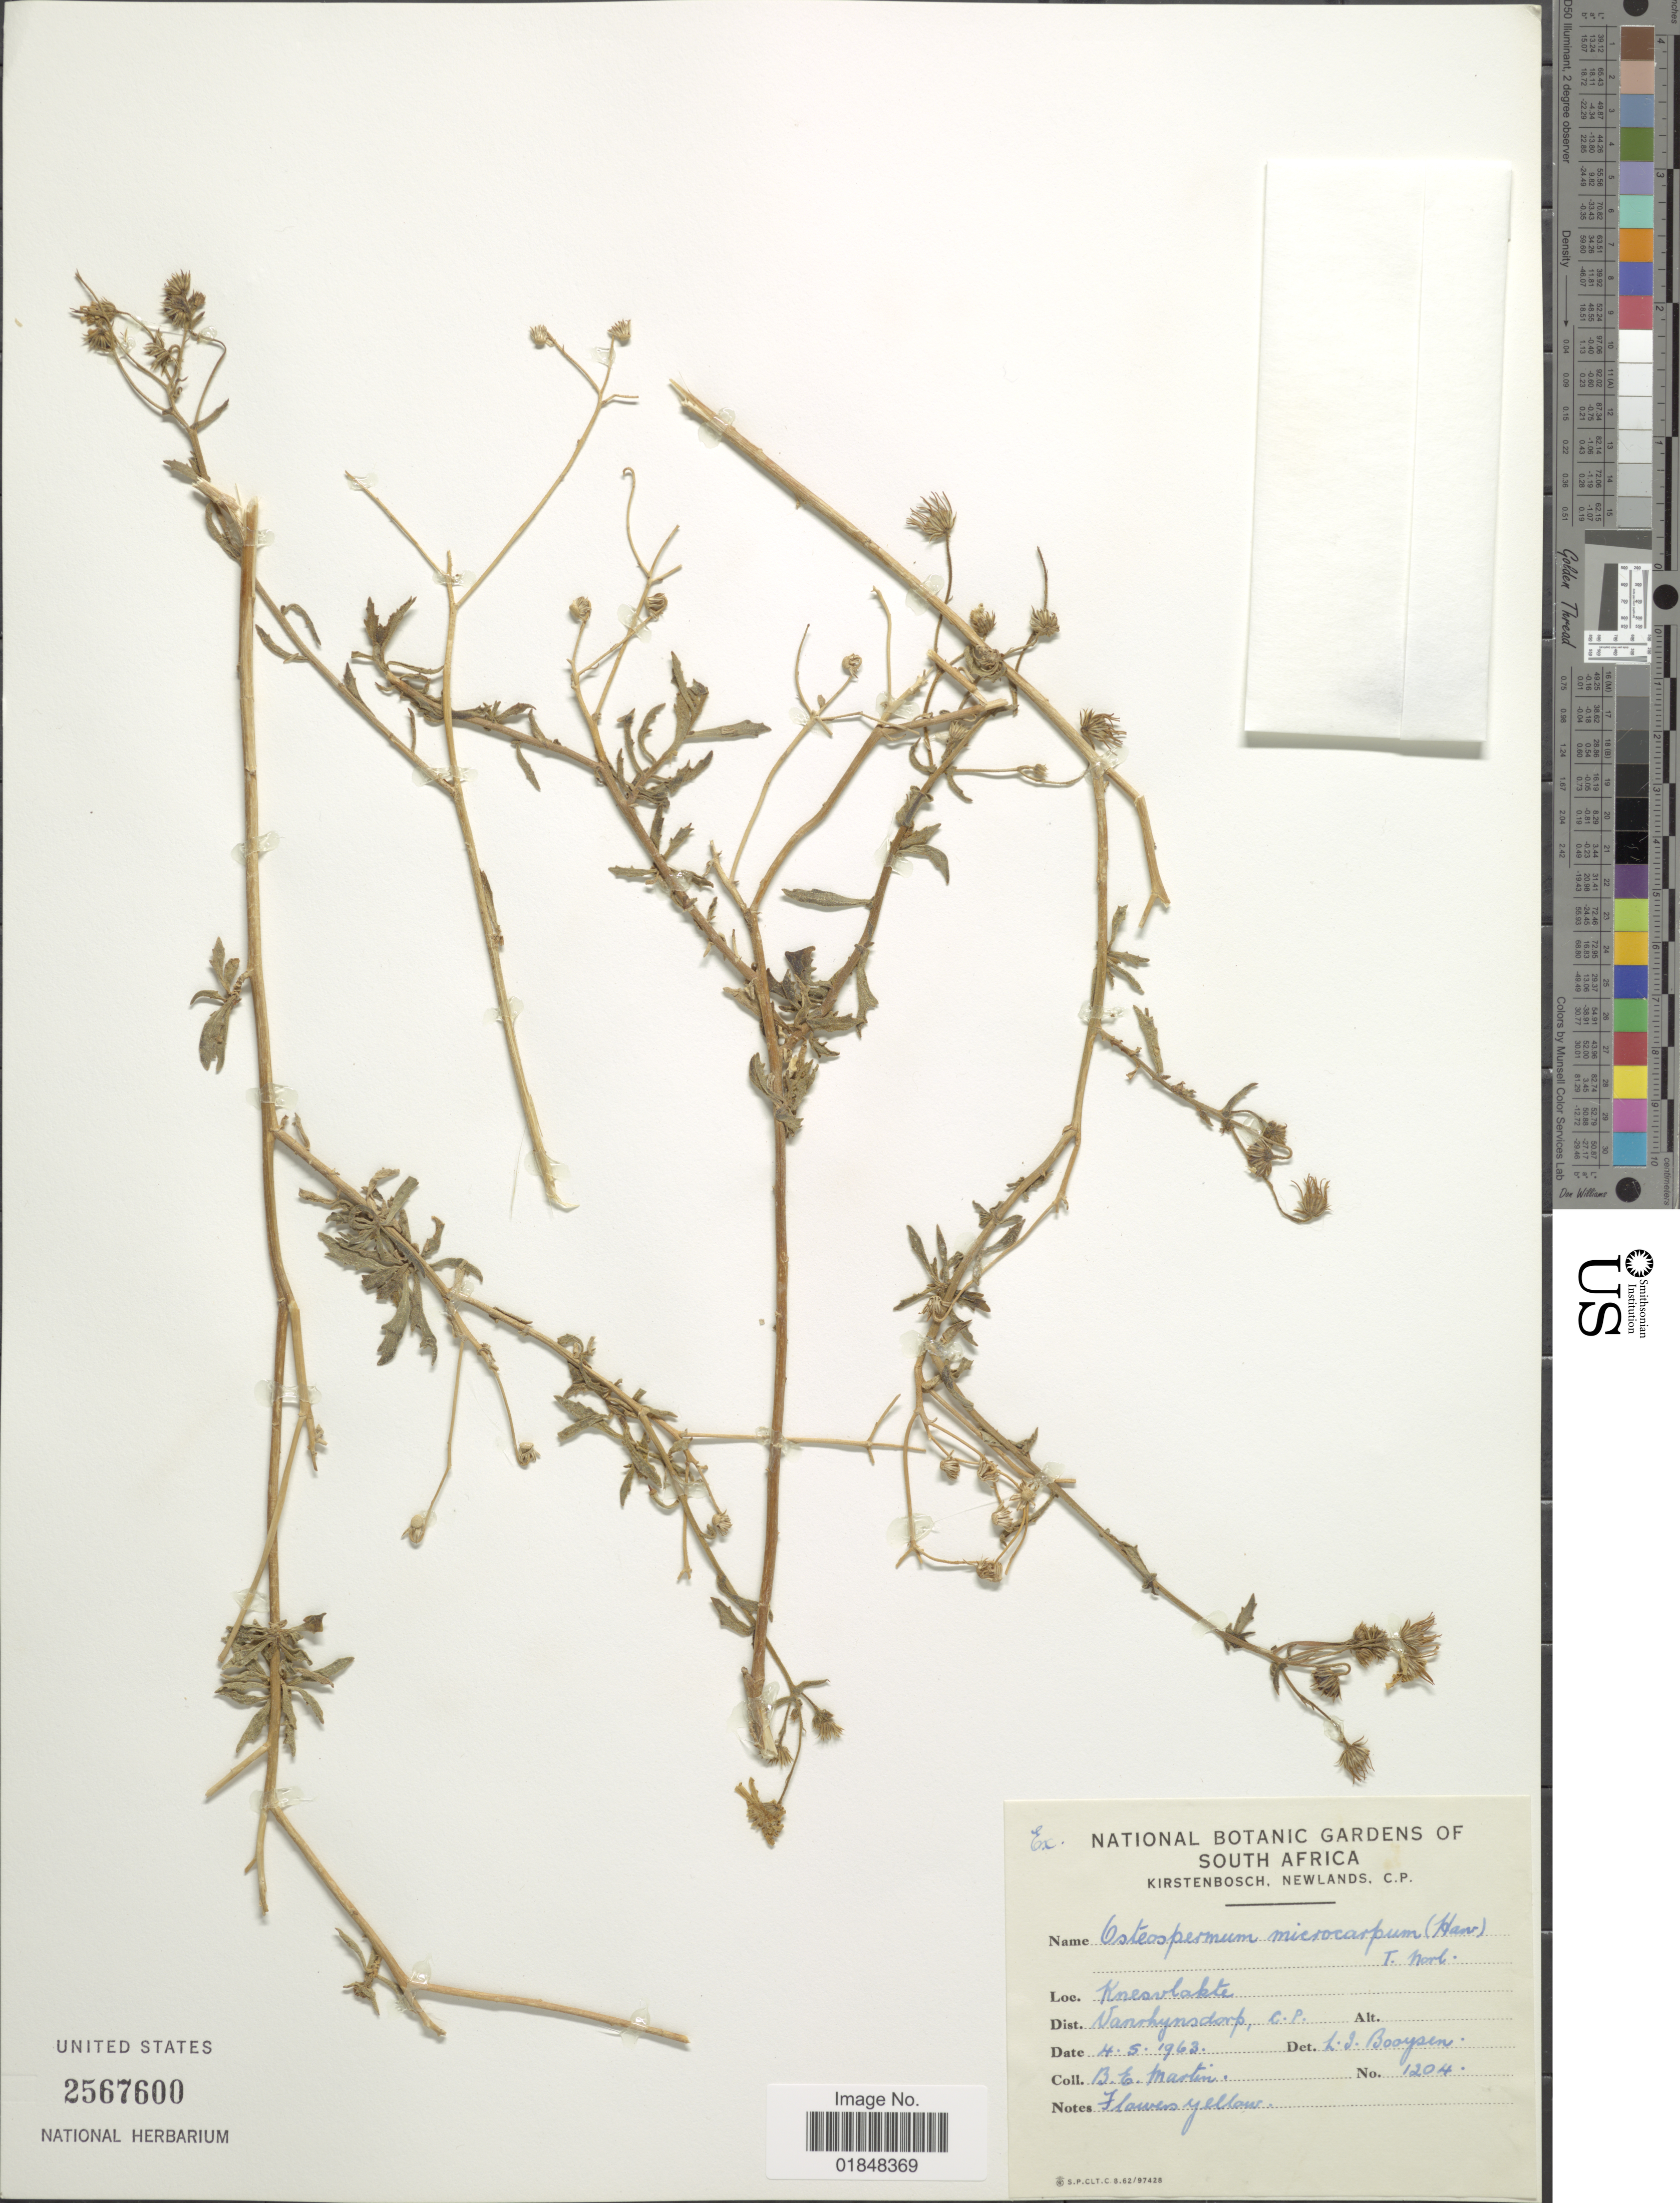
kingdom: Plantae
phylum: Tracheophyta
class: Magnoliopsida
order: Asterales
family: Asteraceae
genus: Osteospermum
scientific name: Osteospermum microcarpum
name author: (Harv.) Norl.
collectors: B. Martin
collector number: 1204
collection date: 1963-05-04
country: South Africa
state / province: Western Cape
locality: Knesvlakete. Dist. Vanhynsdorp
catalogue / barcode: US 2567600